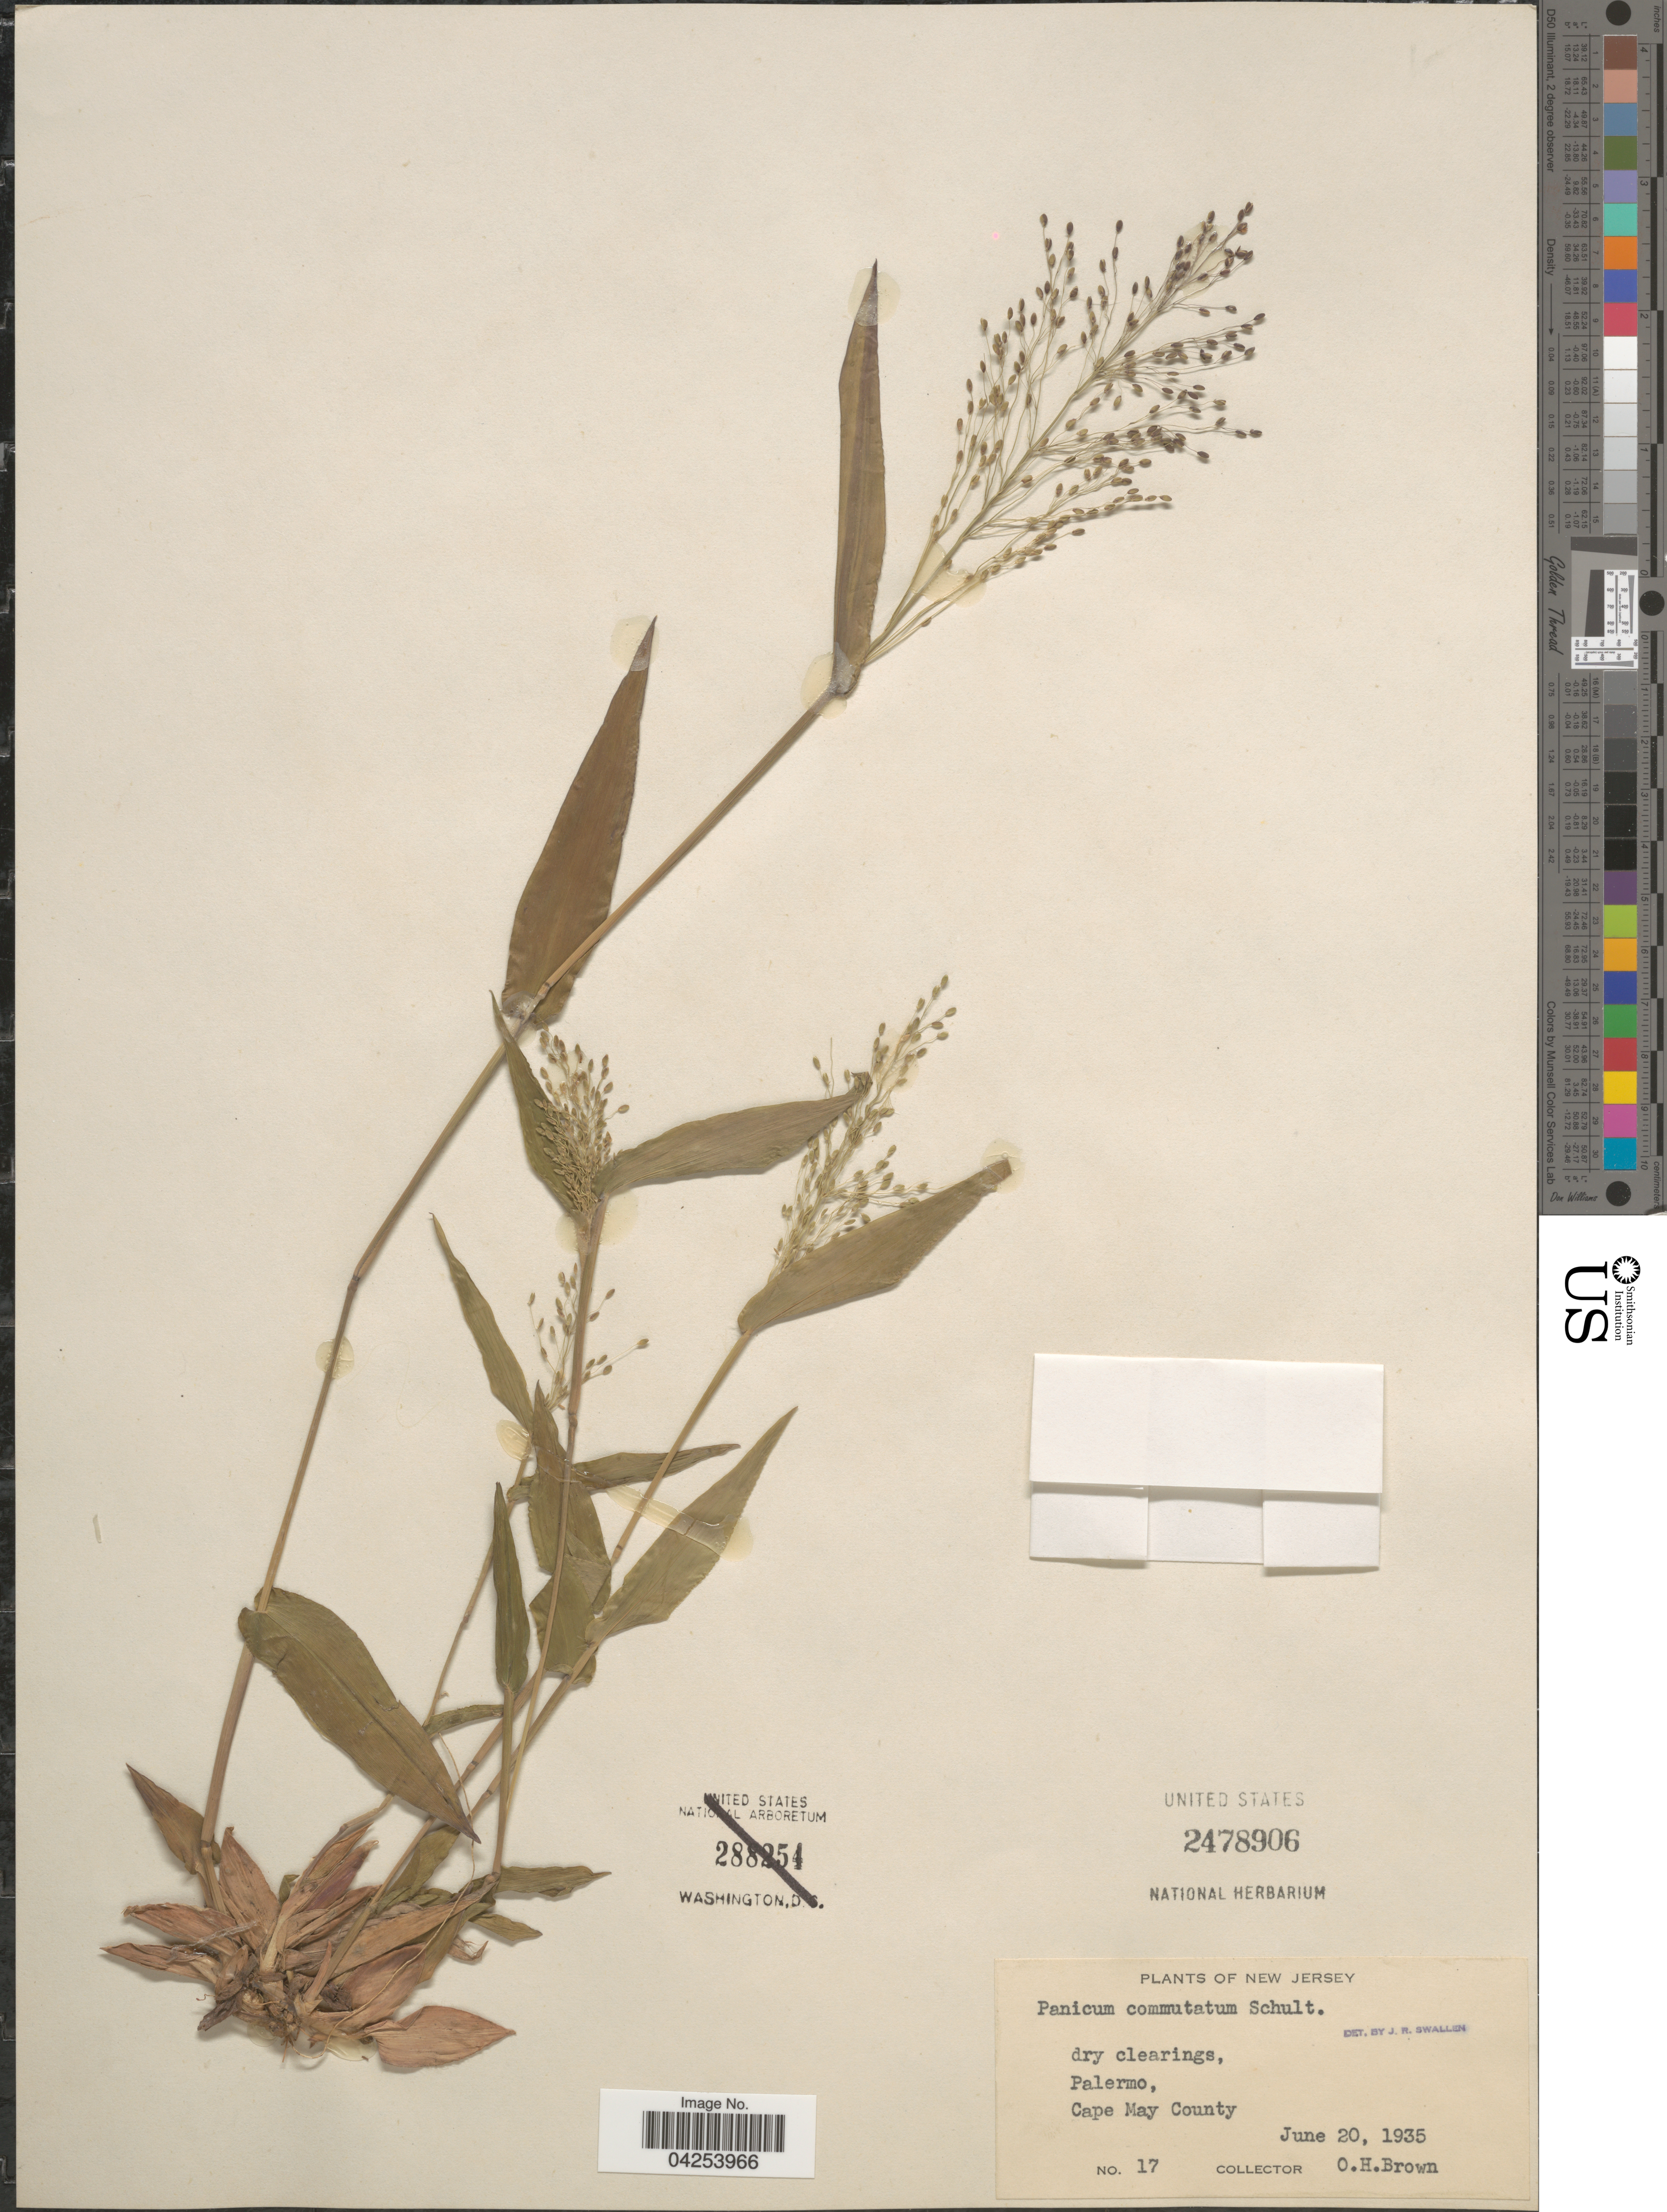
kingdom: Plantae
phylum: Tracheophyta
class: Liliopsida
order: Poales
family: Poaceae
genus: Dichanthelium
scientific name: Dichanthelium commutatum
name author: (Schult.) Gould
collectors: O. Brown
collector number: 17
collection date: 1935-06-20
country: United States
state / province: New Jersey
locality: Dry clearings, Palermo, Cape May County.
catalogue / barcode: US 2478906